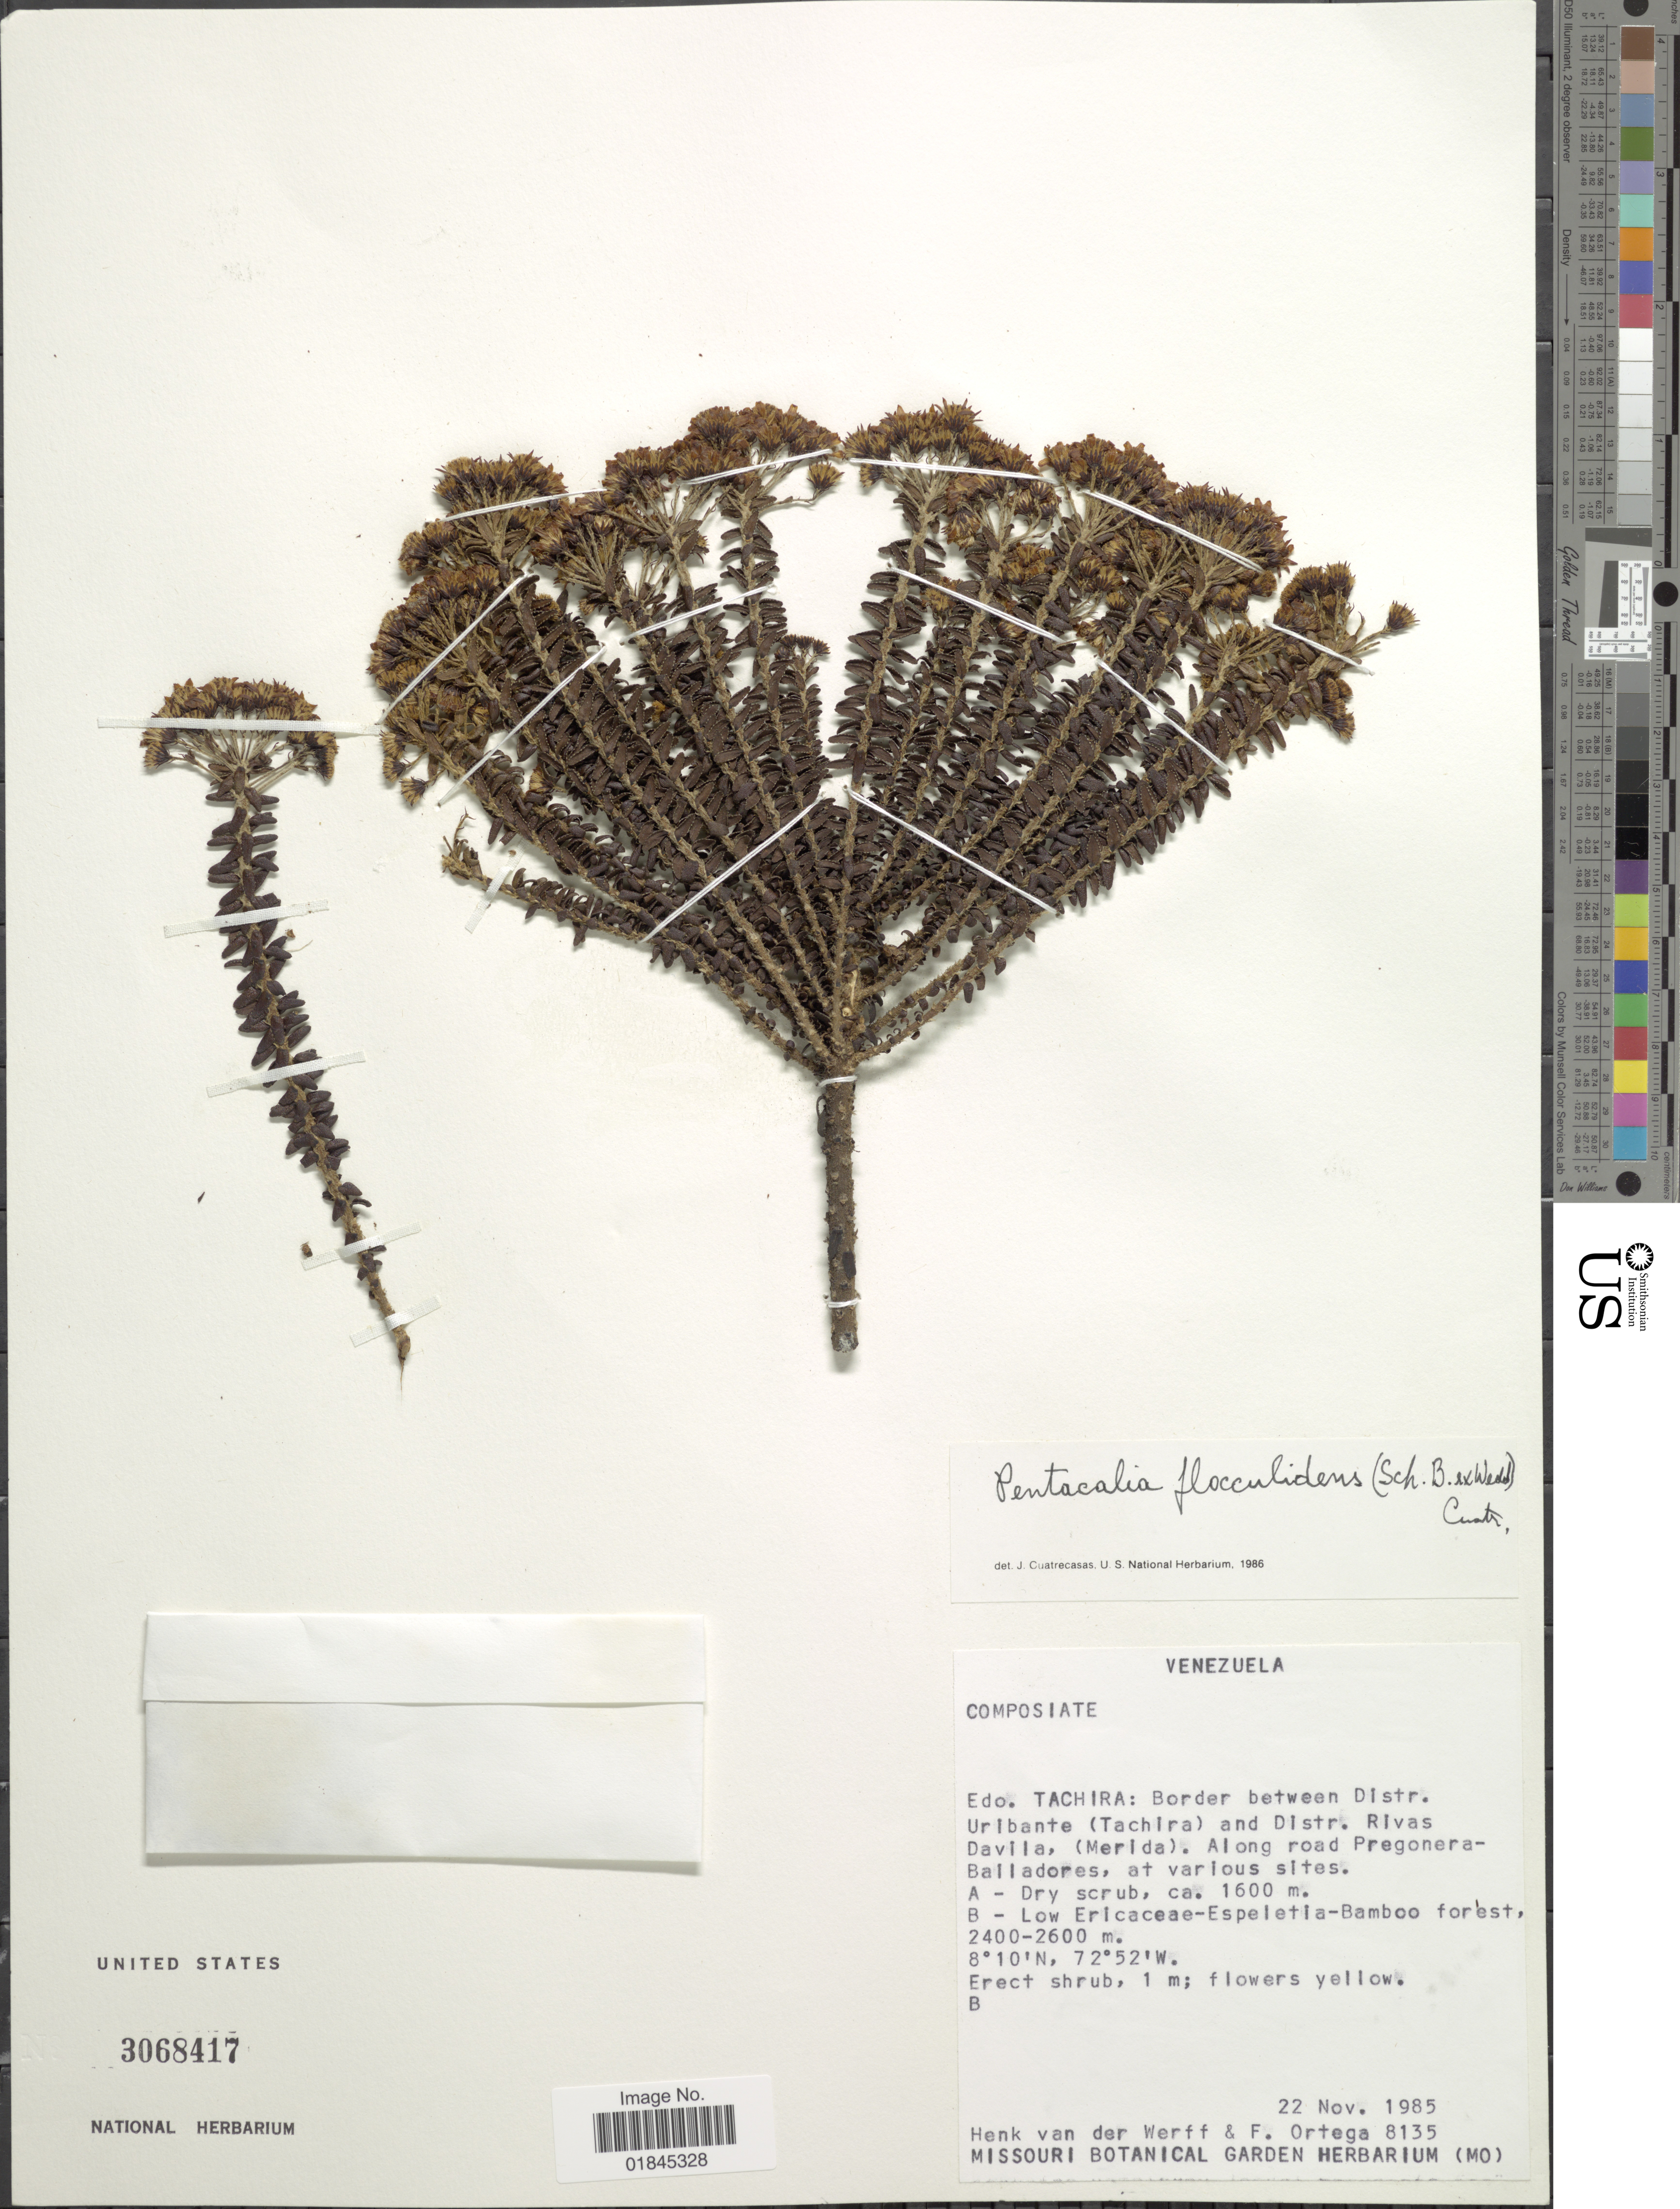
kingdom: Plantae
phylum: Tracheophyta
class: Magnoliopsida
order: Asterales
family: Asteraceae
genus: Pentacalia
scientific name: Pentacalia flocculidens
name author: (Sch. Bip. ex Wedd.) Cuatrec.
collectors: H. van der Werff & F. J. Ortega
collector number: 8135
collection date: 1985-11-22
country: Venezuela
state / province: Tachira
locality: Edo. Tachira: Border between Distr. Uribante (Tachira) and Distr. Rivas Davila, (Merida). Along road Pregonera-Balladores, at various sites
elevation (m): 1600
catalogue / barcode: US 3068417